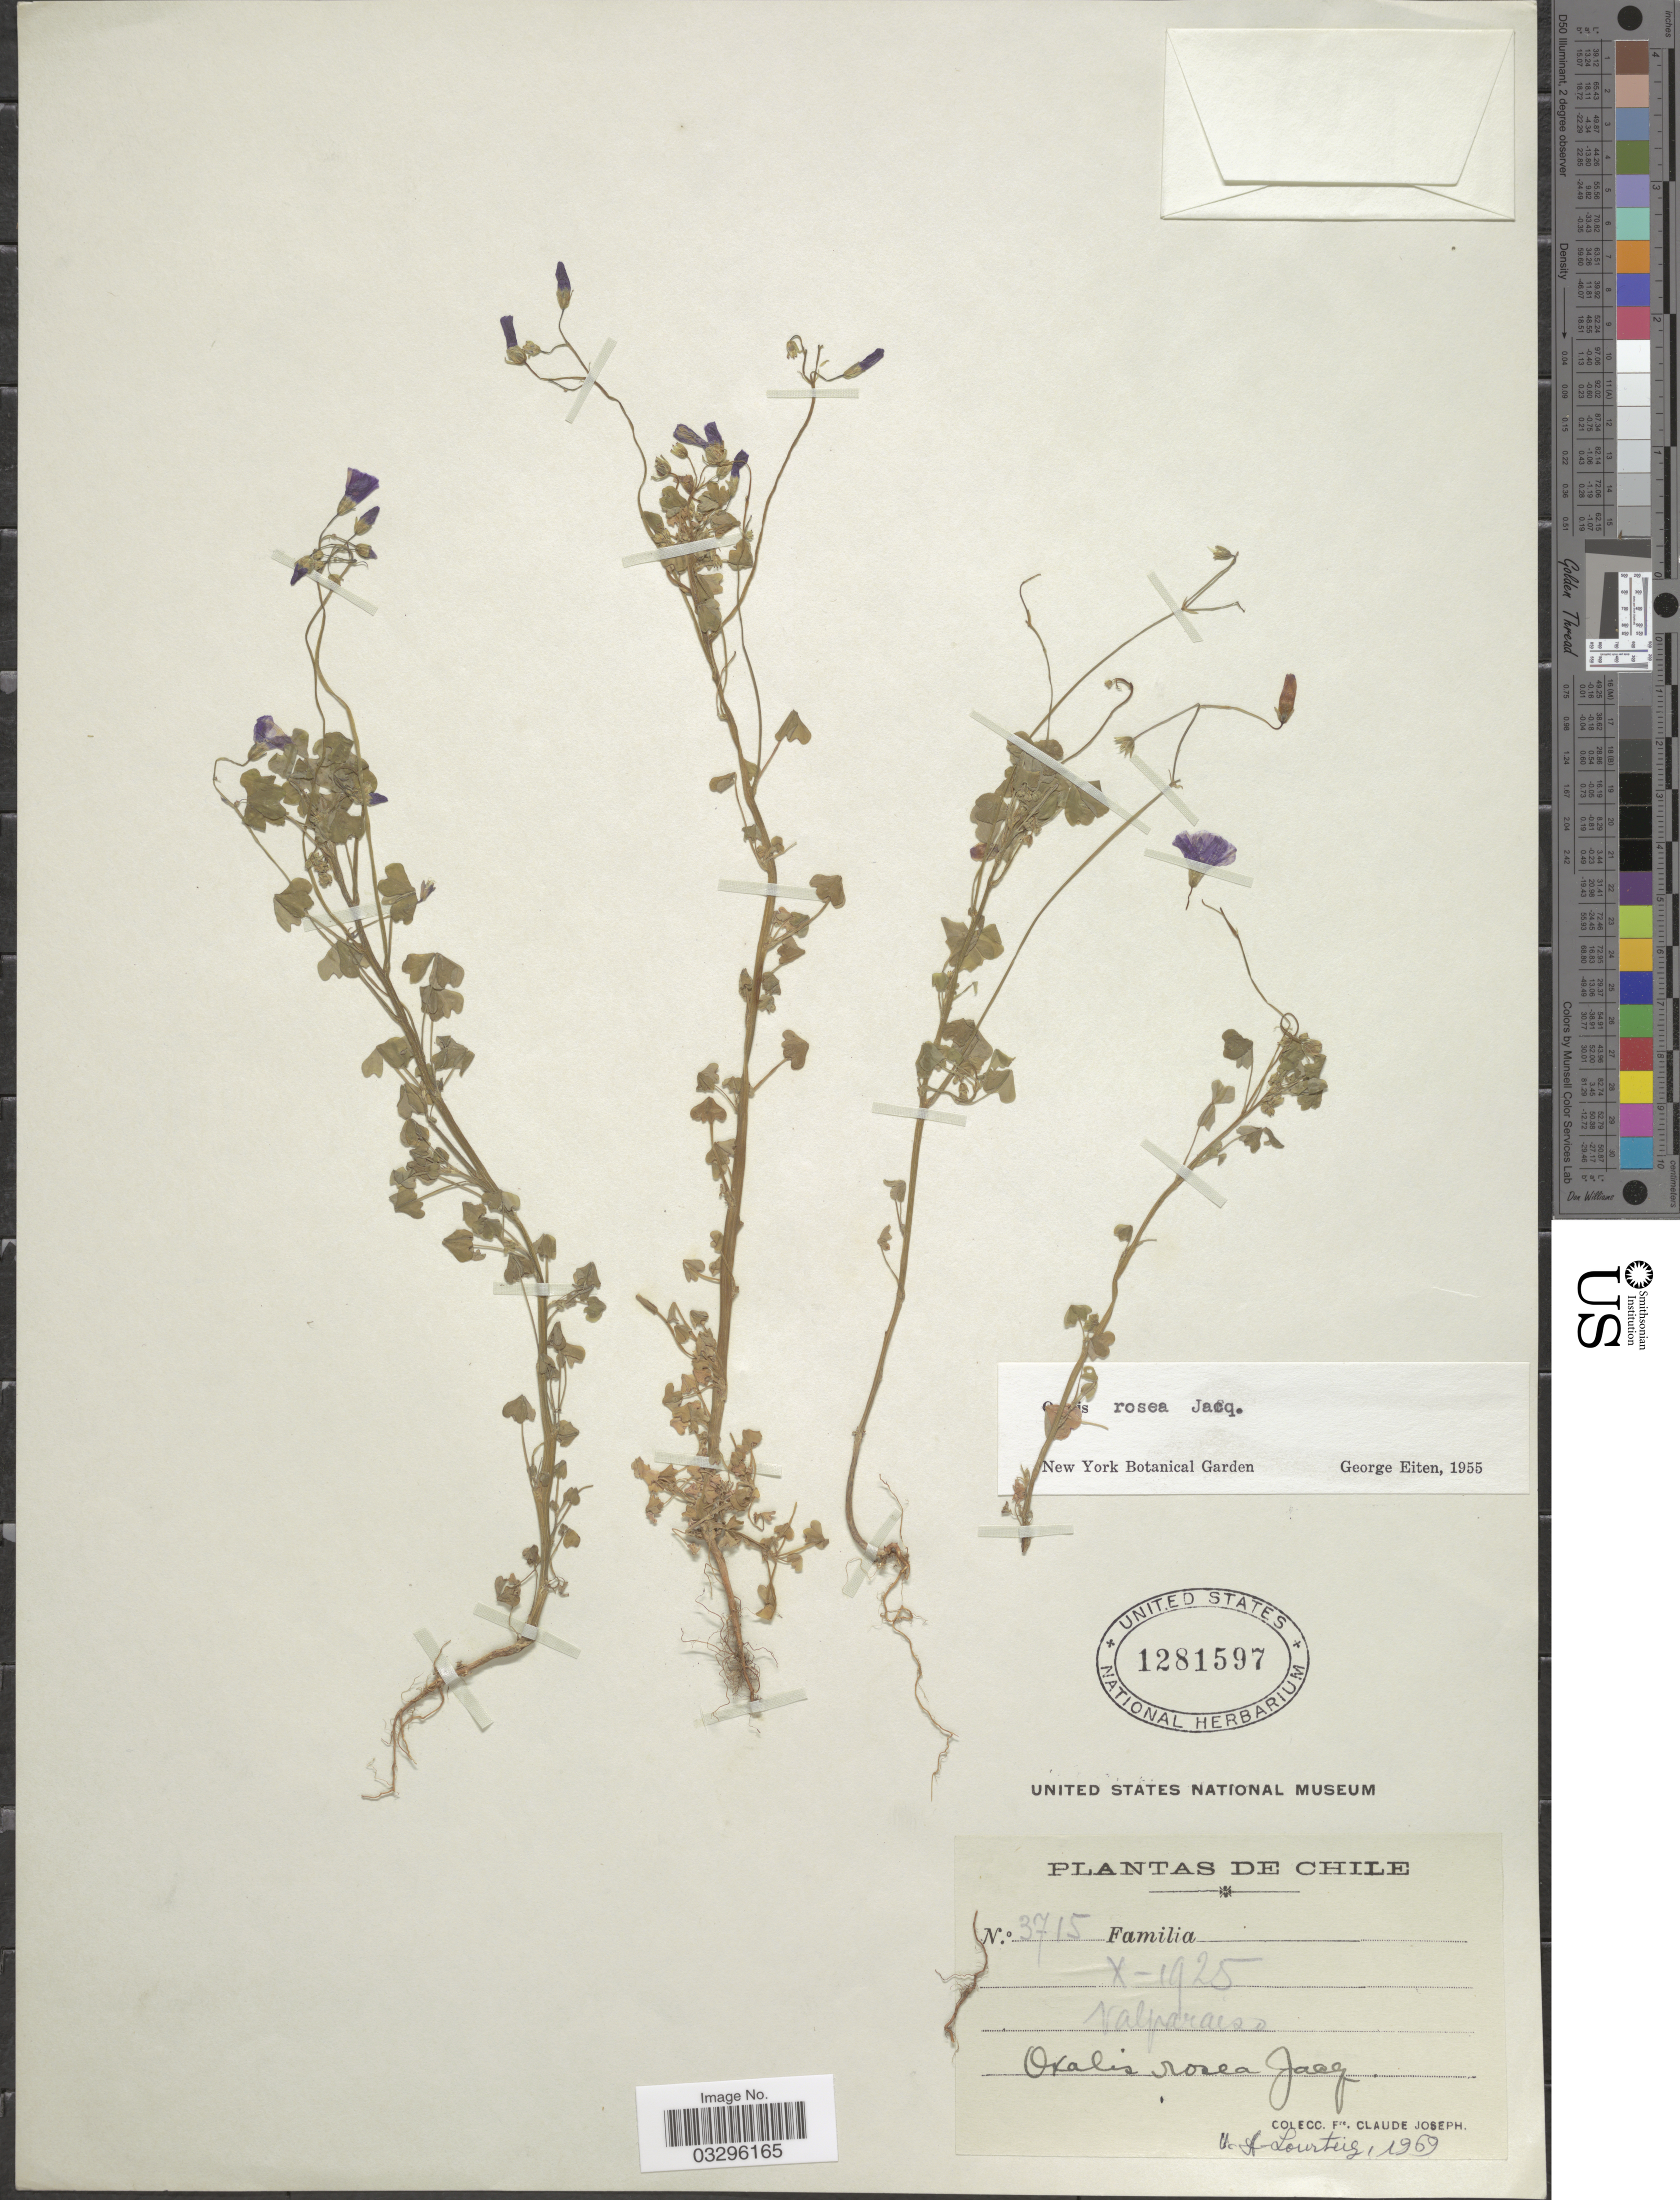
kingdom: Plantae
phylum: Tracheophyta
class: Magnoliopsida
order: Oxalidales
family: Oxalidaceae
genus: Oxalis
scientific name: Oxalis rosea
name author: Jacq.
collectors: Bro. Claude-Joseph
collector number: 3715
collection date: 1925-10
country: Chile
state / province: Valparaíso (V)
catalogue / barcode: US 1281597